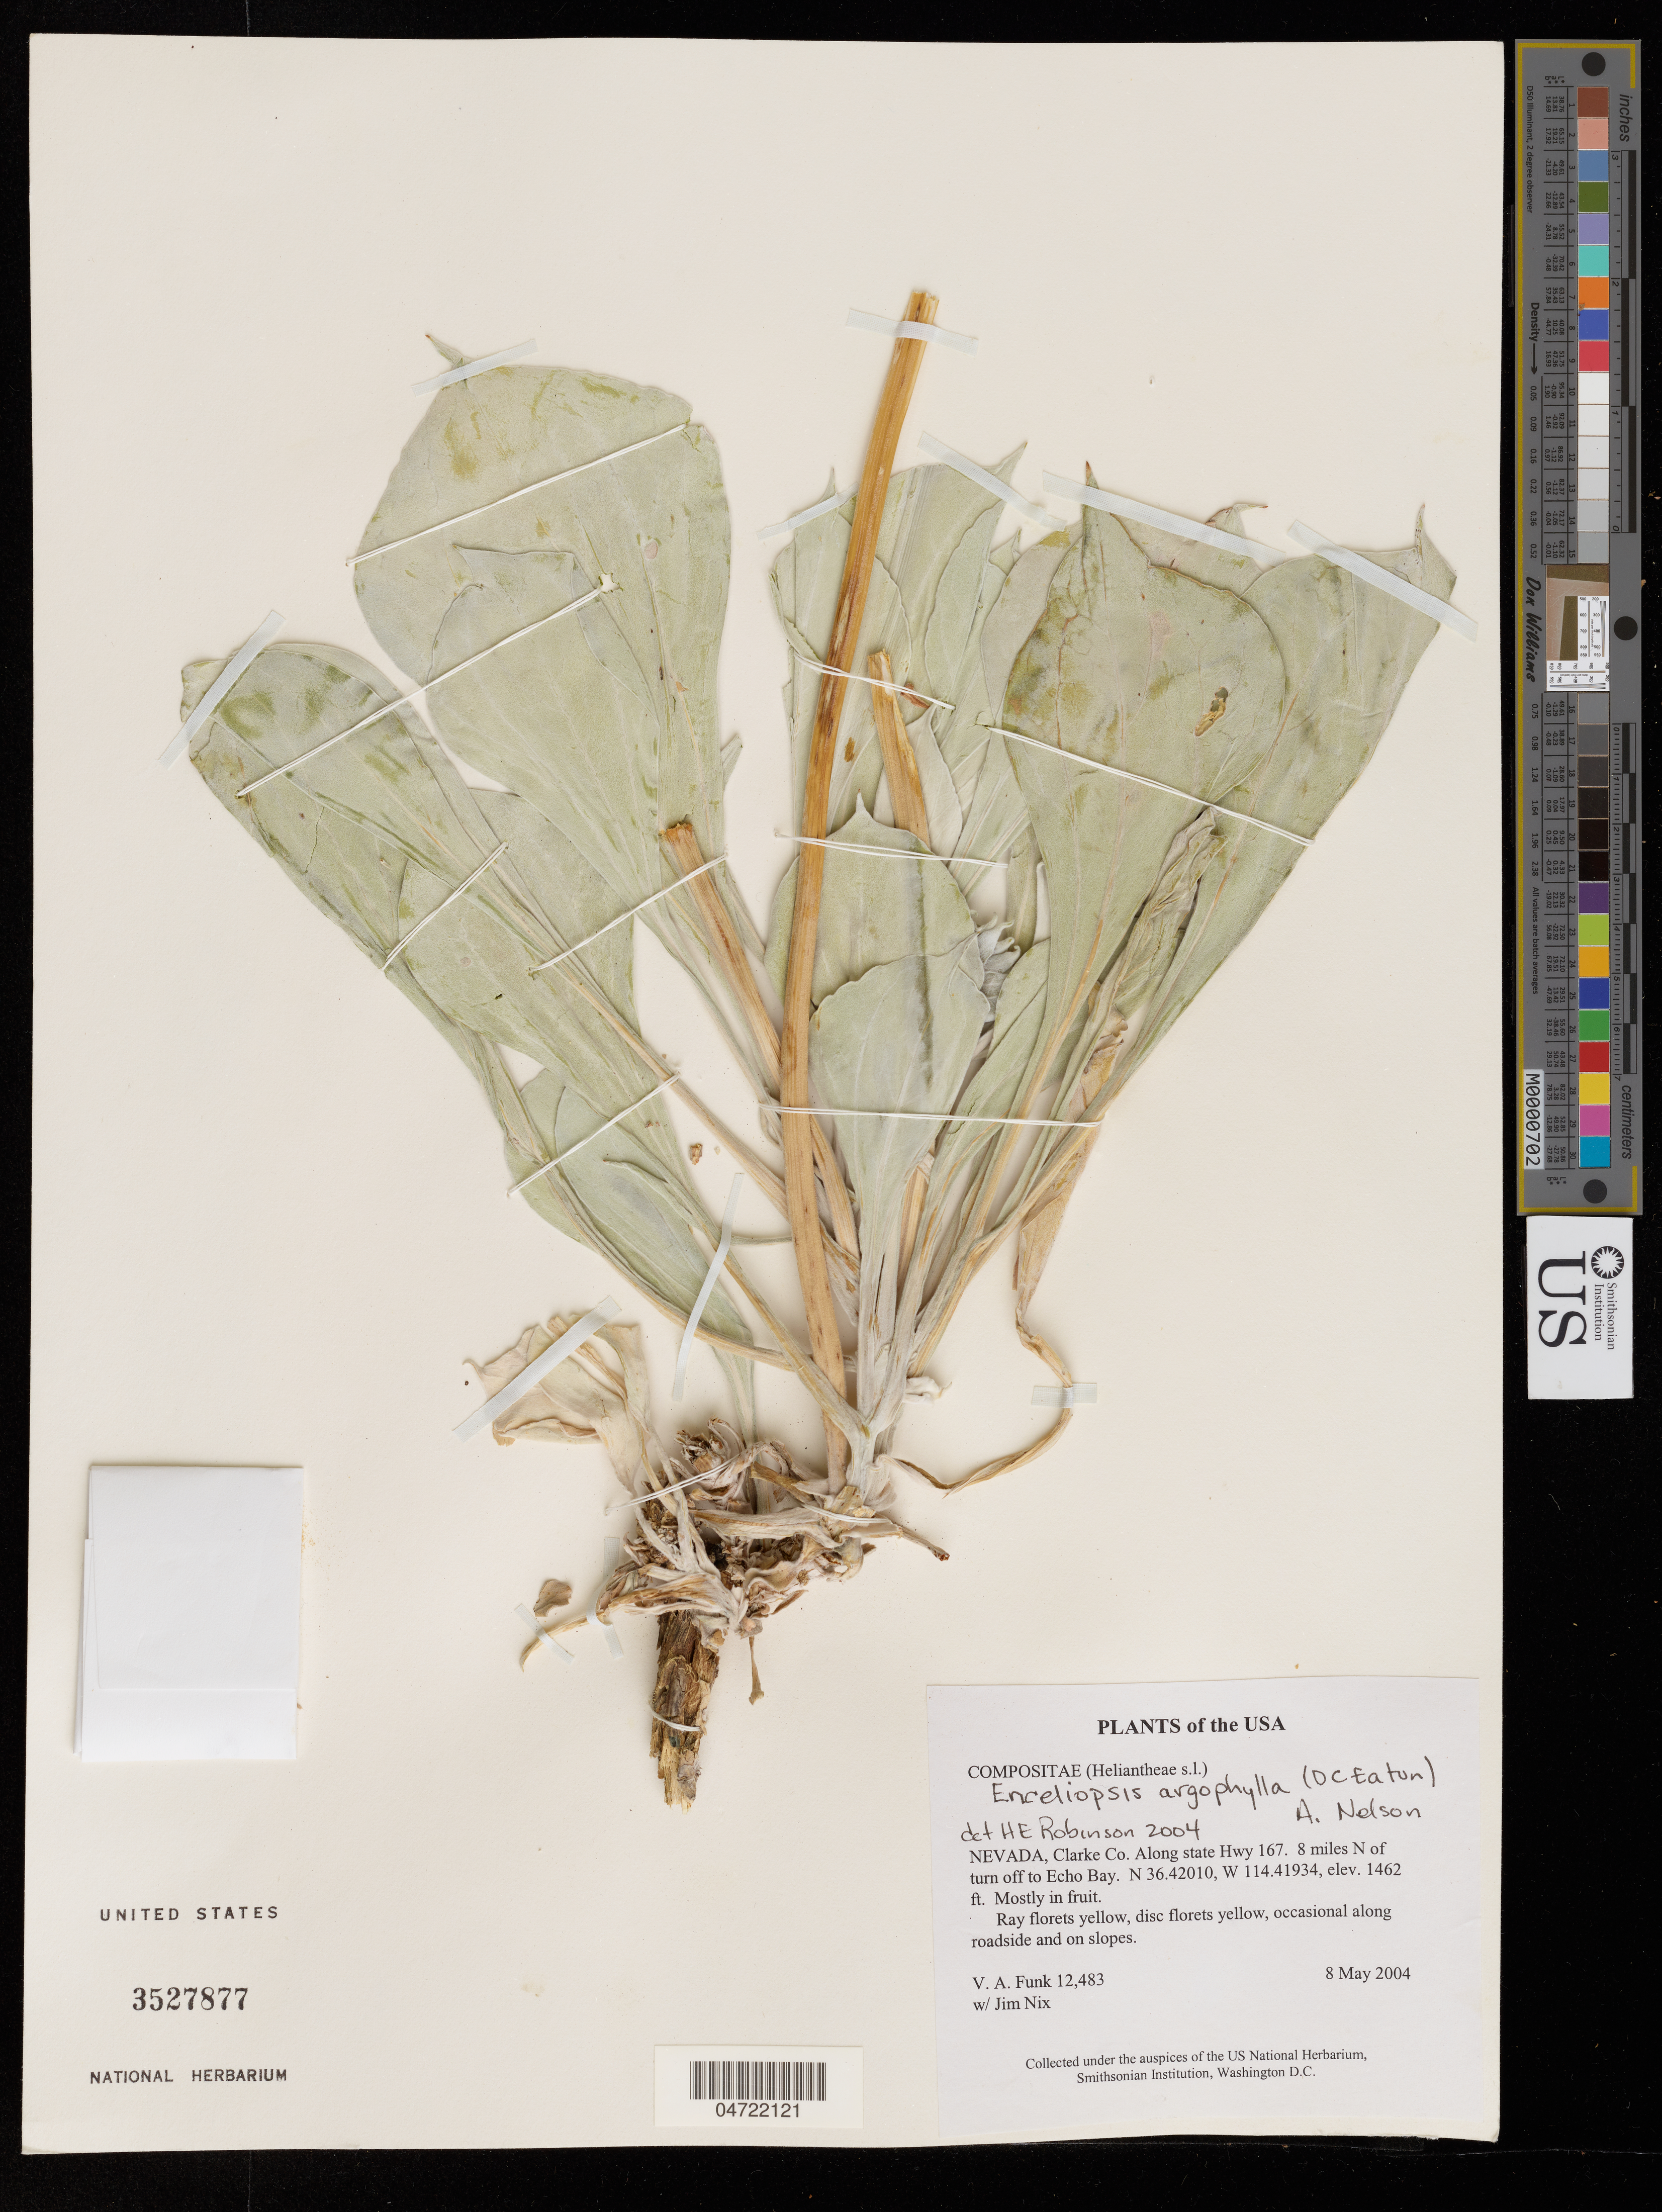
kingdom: Plantae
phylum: Tracheophyta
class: Magnoliopsida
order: Asterales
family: Asteraceae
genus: Enceliopsis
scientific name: Enceliopsis argophylla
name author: (D.C. Eaton) A. Nelson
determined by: Robinson, Harold E., (US)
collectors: V. Funk & J. Nix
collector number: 12483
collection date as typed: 8 May 2004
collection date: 2004-05-08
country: United States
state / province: Nevada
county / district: Clarke Co.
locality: Along state Hwy 167. 8 miles N of turn off to Echo Bay.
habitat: Occasional along roadside and on slopes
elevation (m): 446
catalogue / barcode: US 3527877